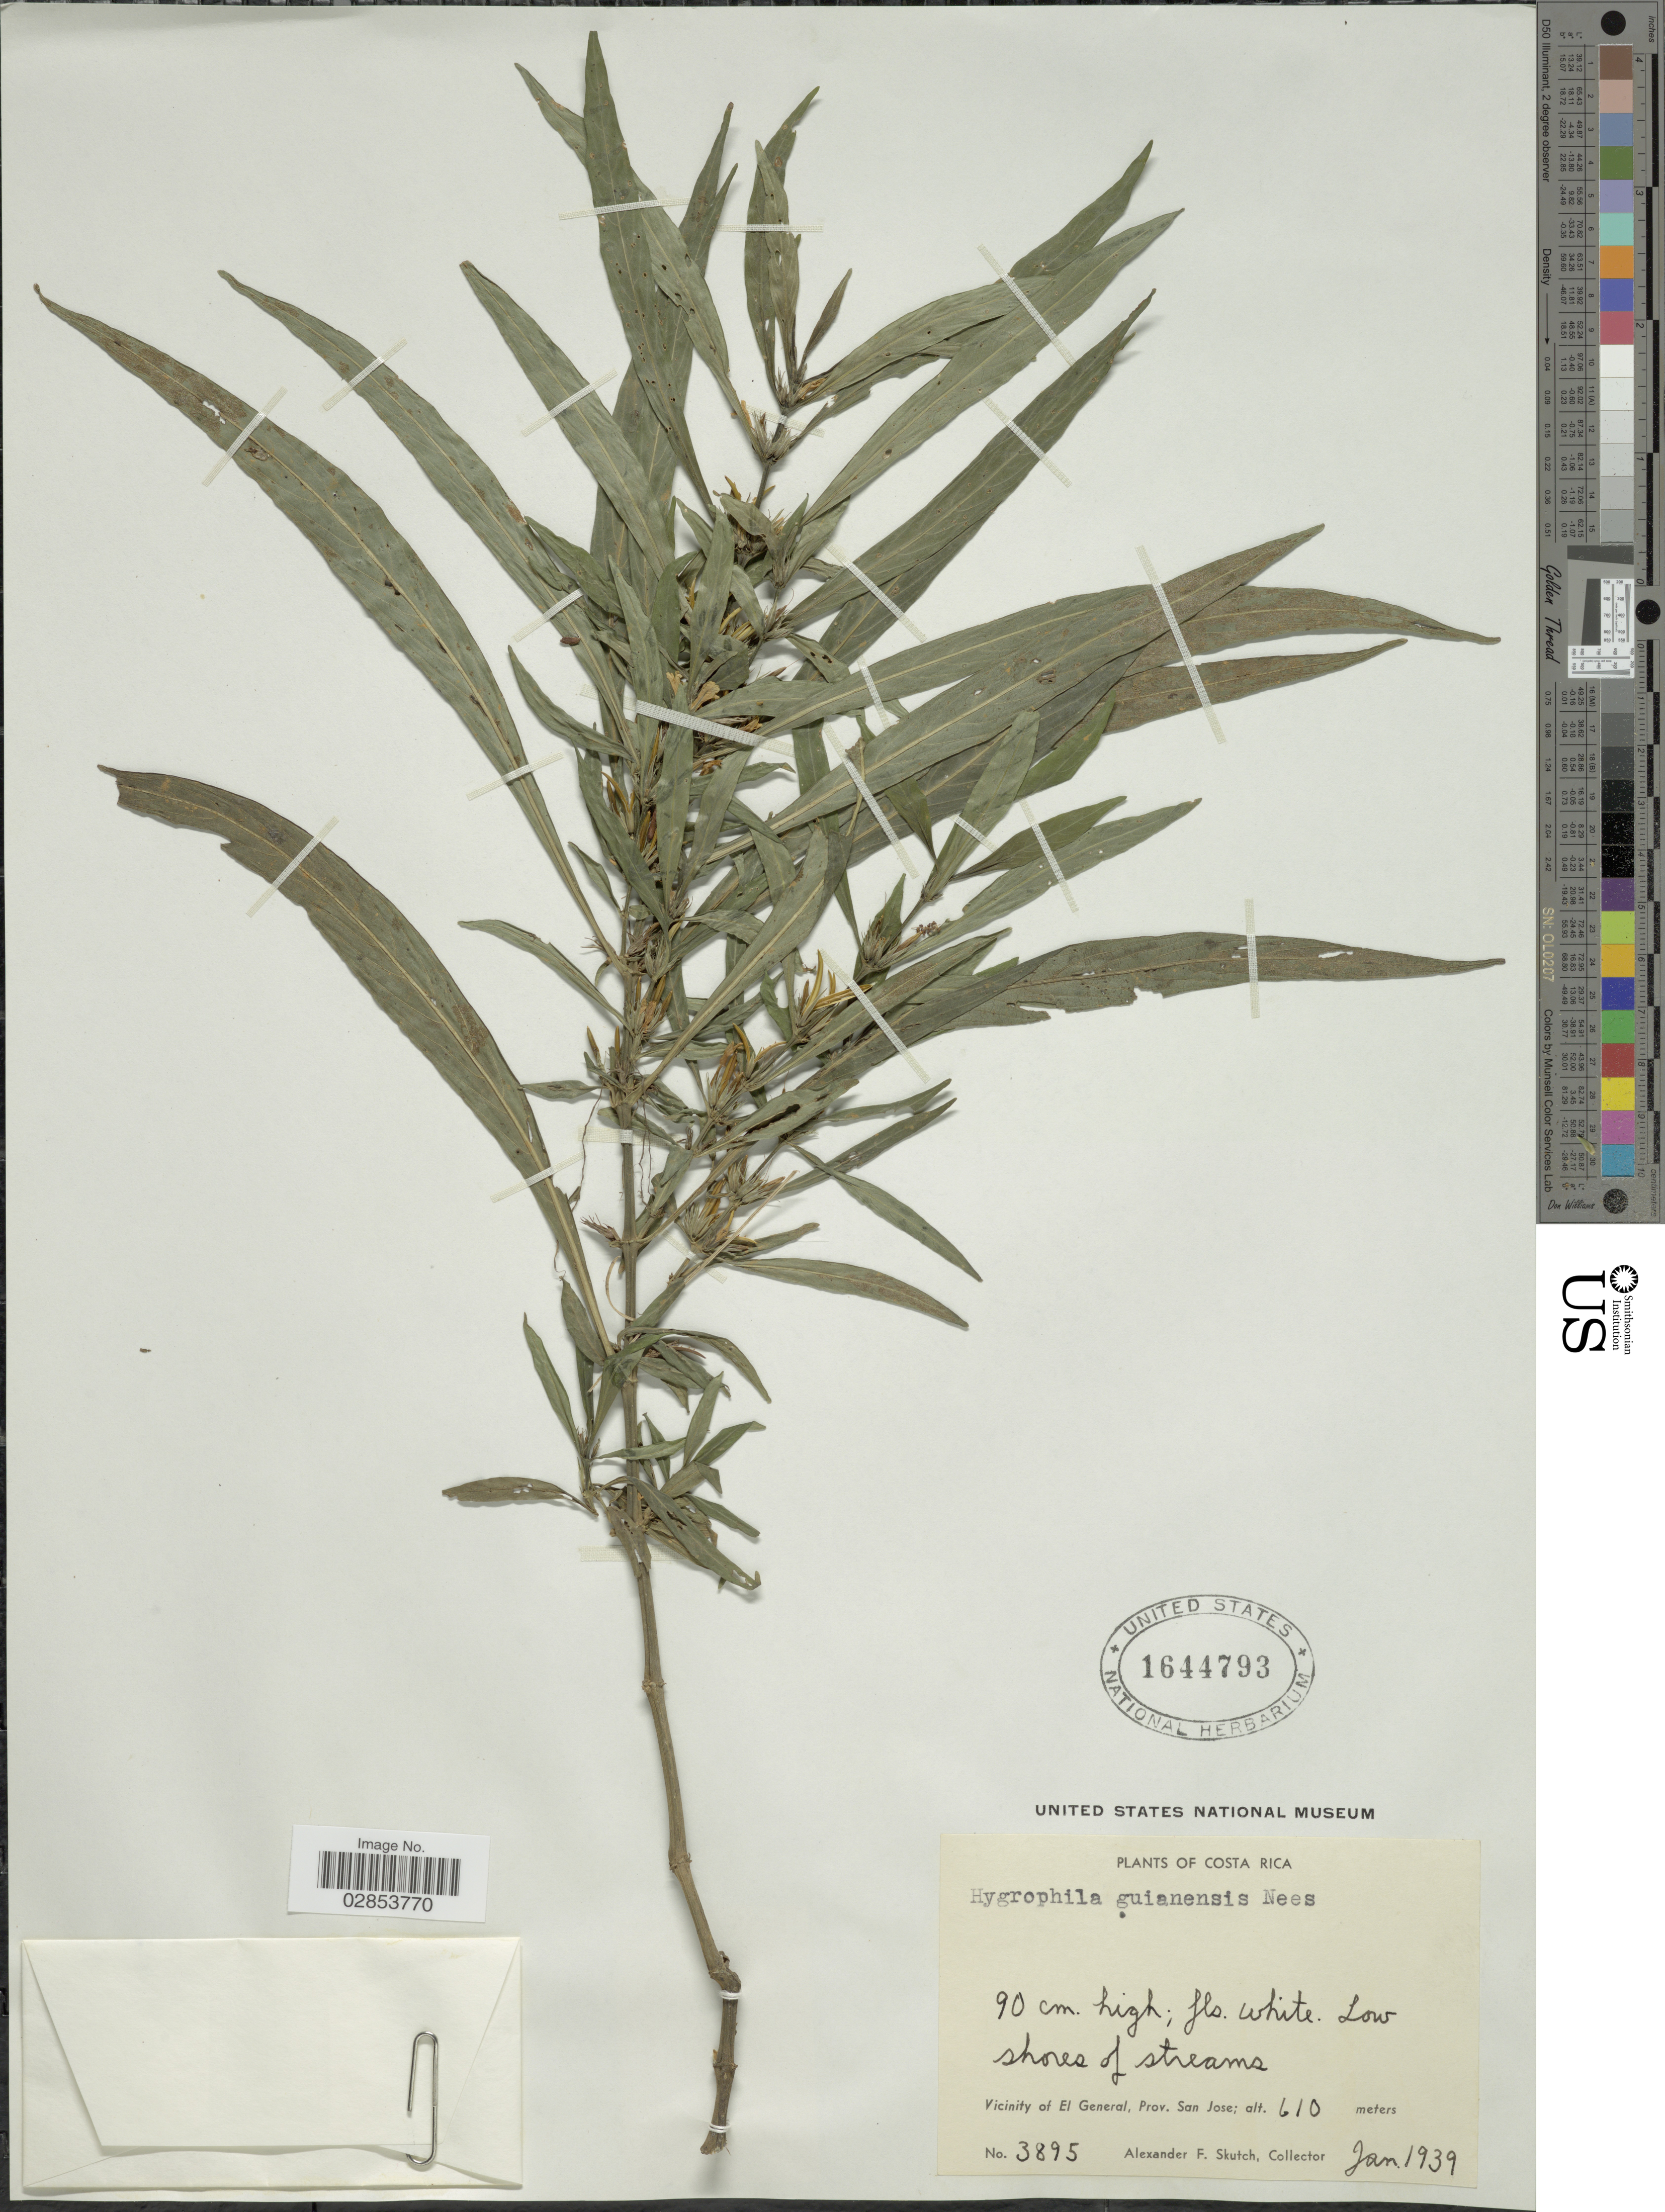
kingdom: Plantae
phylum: Tracheophyta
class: Magnoliopsida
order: Lamiales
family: Acanthaceae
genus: Hygrophila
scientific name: Hygrophila costata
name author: Nees & T. Nees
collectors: A. F. Skutch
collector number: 3895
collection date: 1939-01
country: Costa Rica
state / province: San José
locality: Vicinity of El General.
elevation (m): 610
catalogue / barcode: US 1644793